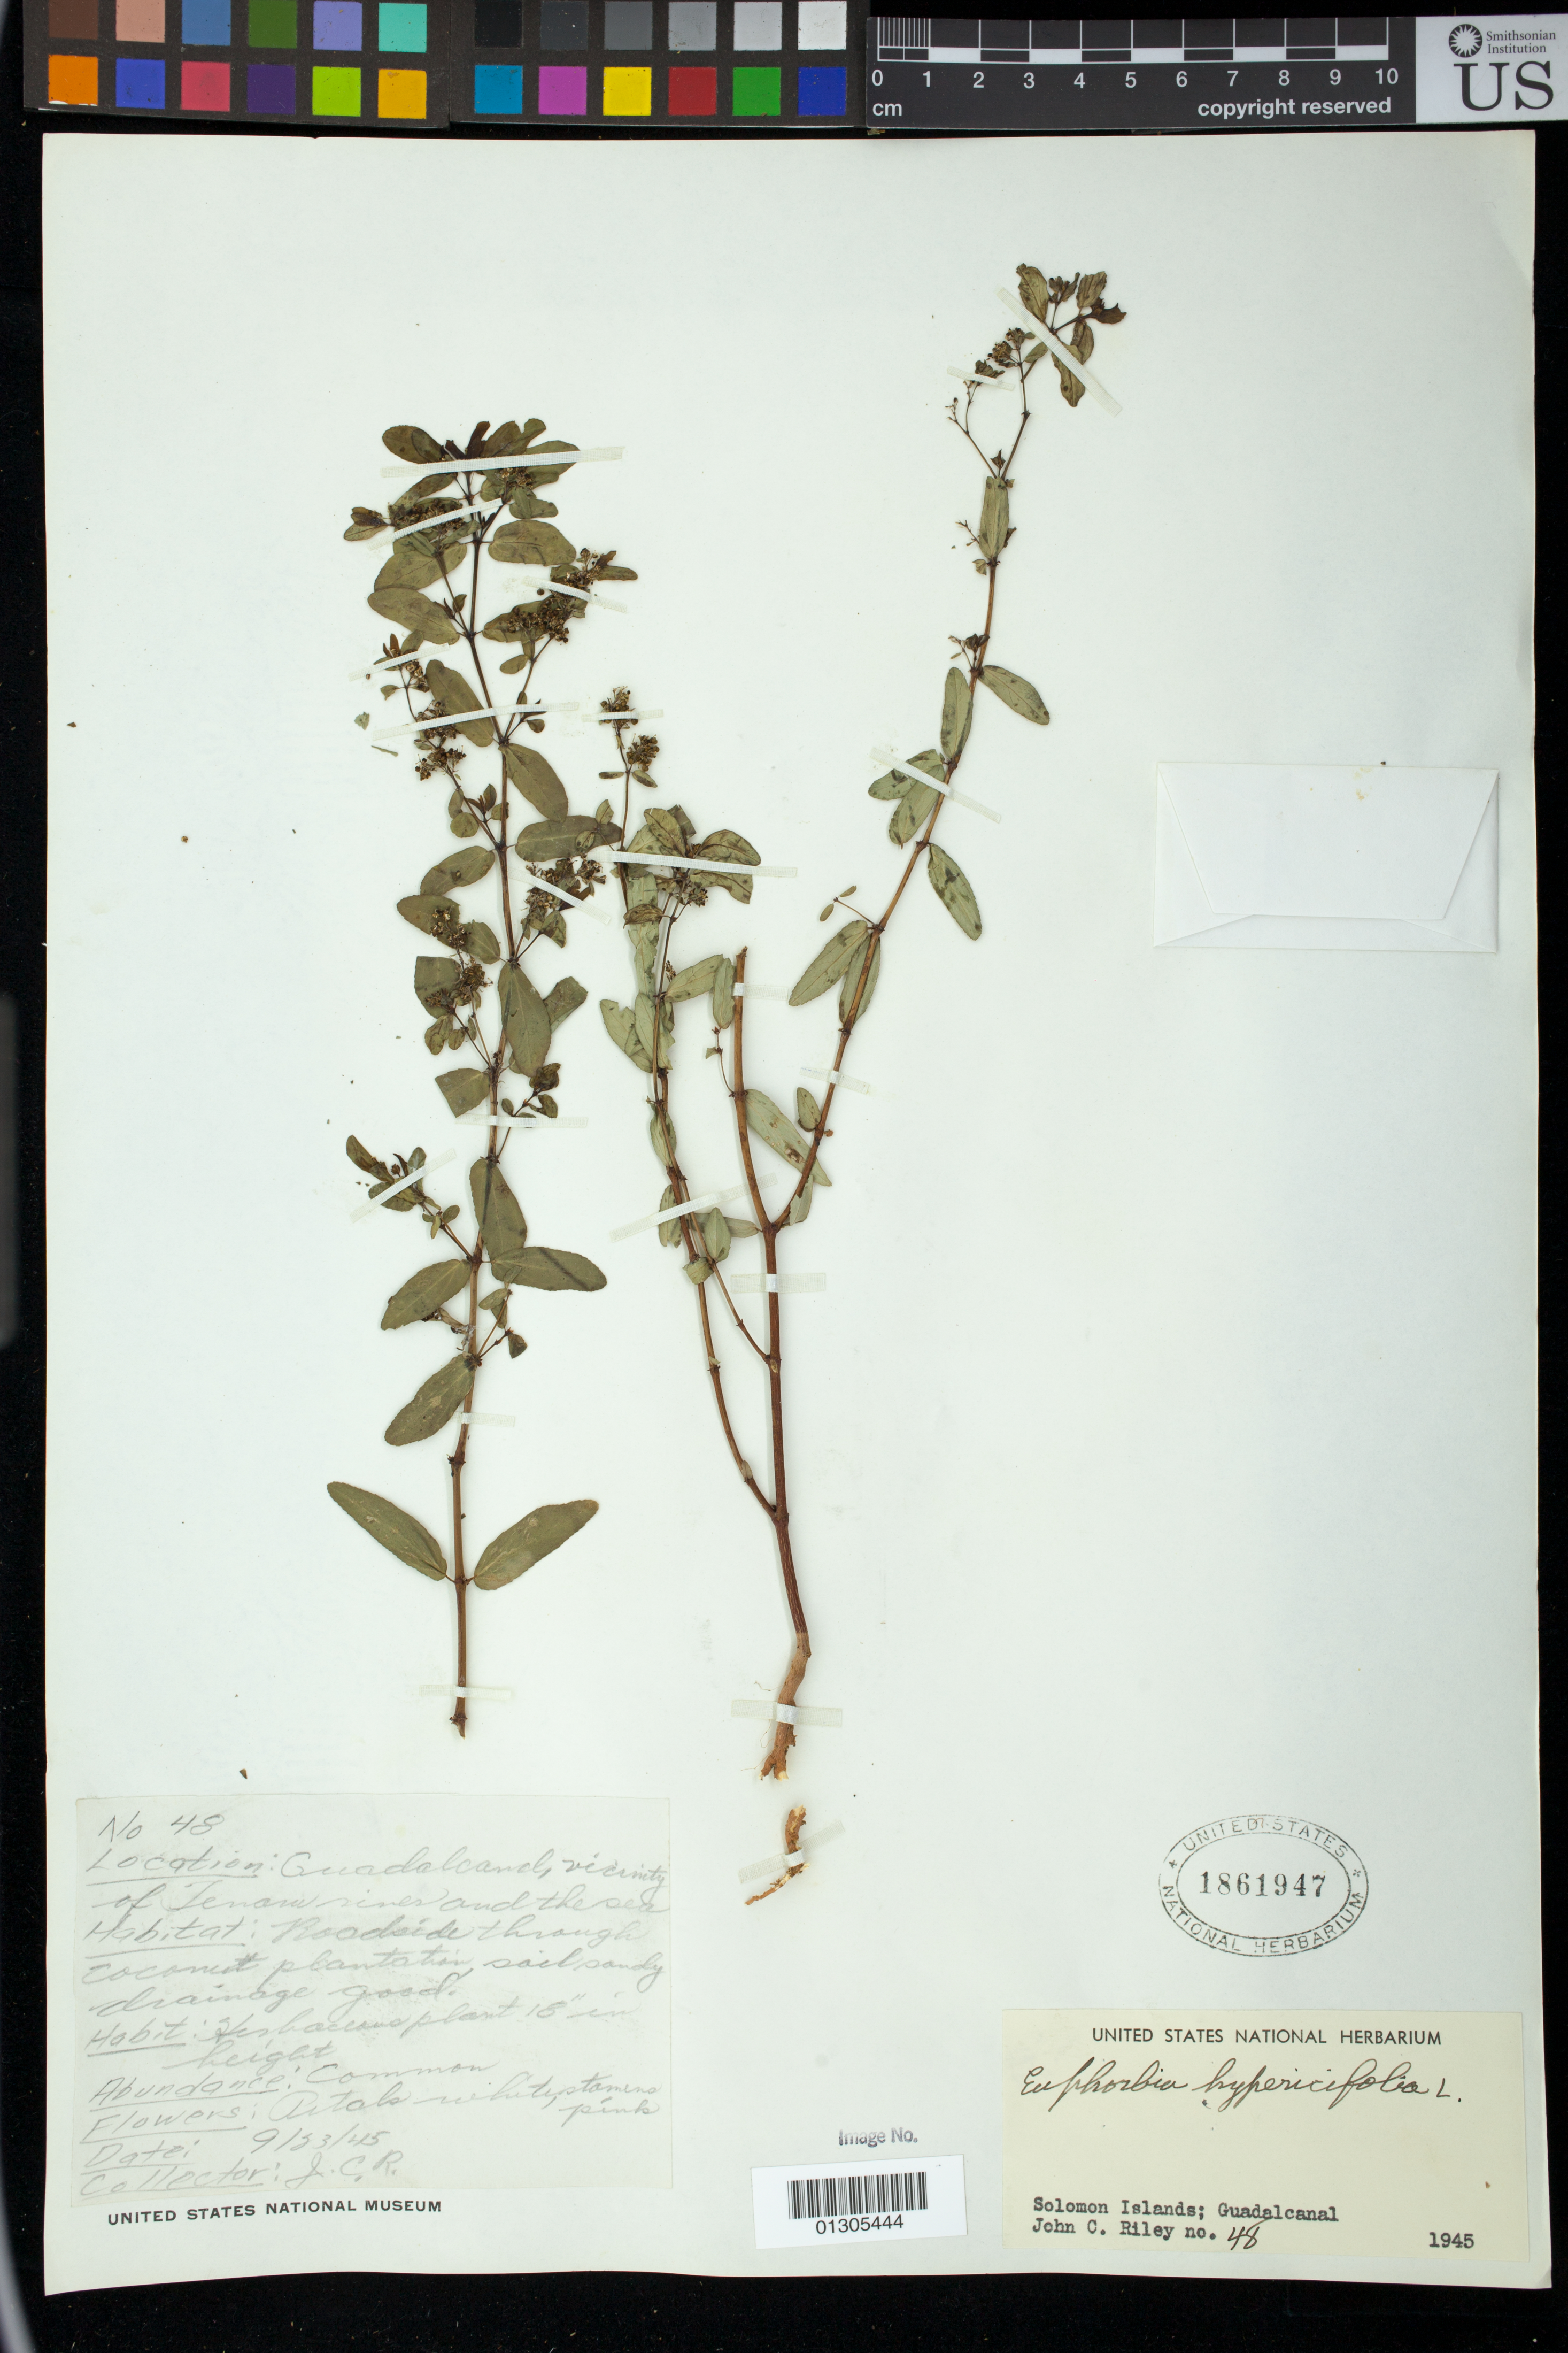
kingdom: Plantae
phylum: Tracheophyta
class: Magnoliopsida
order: Malpighiales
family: Euphorbiaceae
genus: Euphorbia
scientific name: Euphorbia hypericifolia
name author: L.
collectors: J. Riley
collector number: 48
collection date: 1945-09-23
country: Solomon Islands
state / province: Guadalcanal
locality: vicinity of Tenaru river and the sea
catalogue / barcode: US 1861947